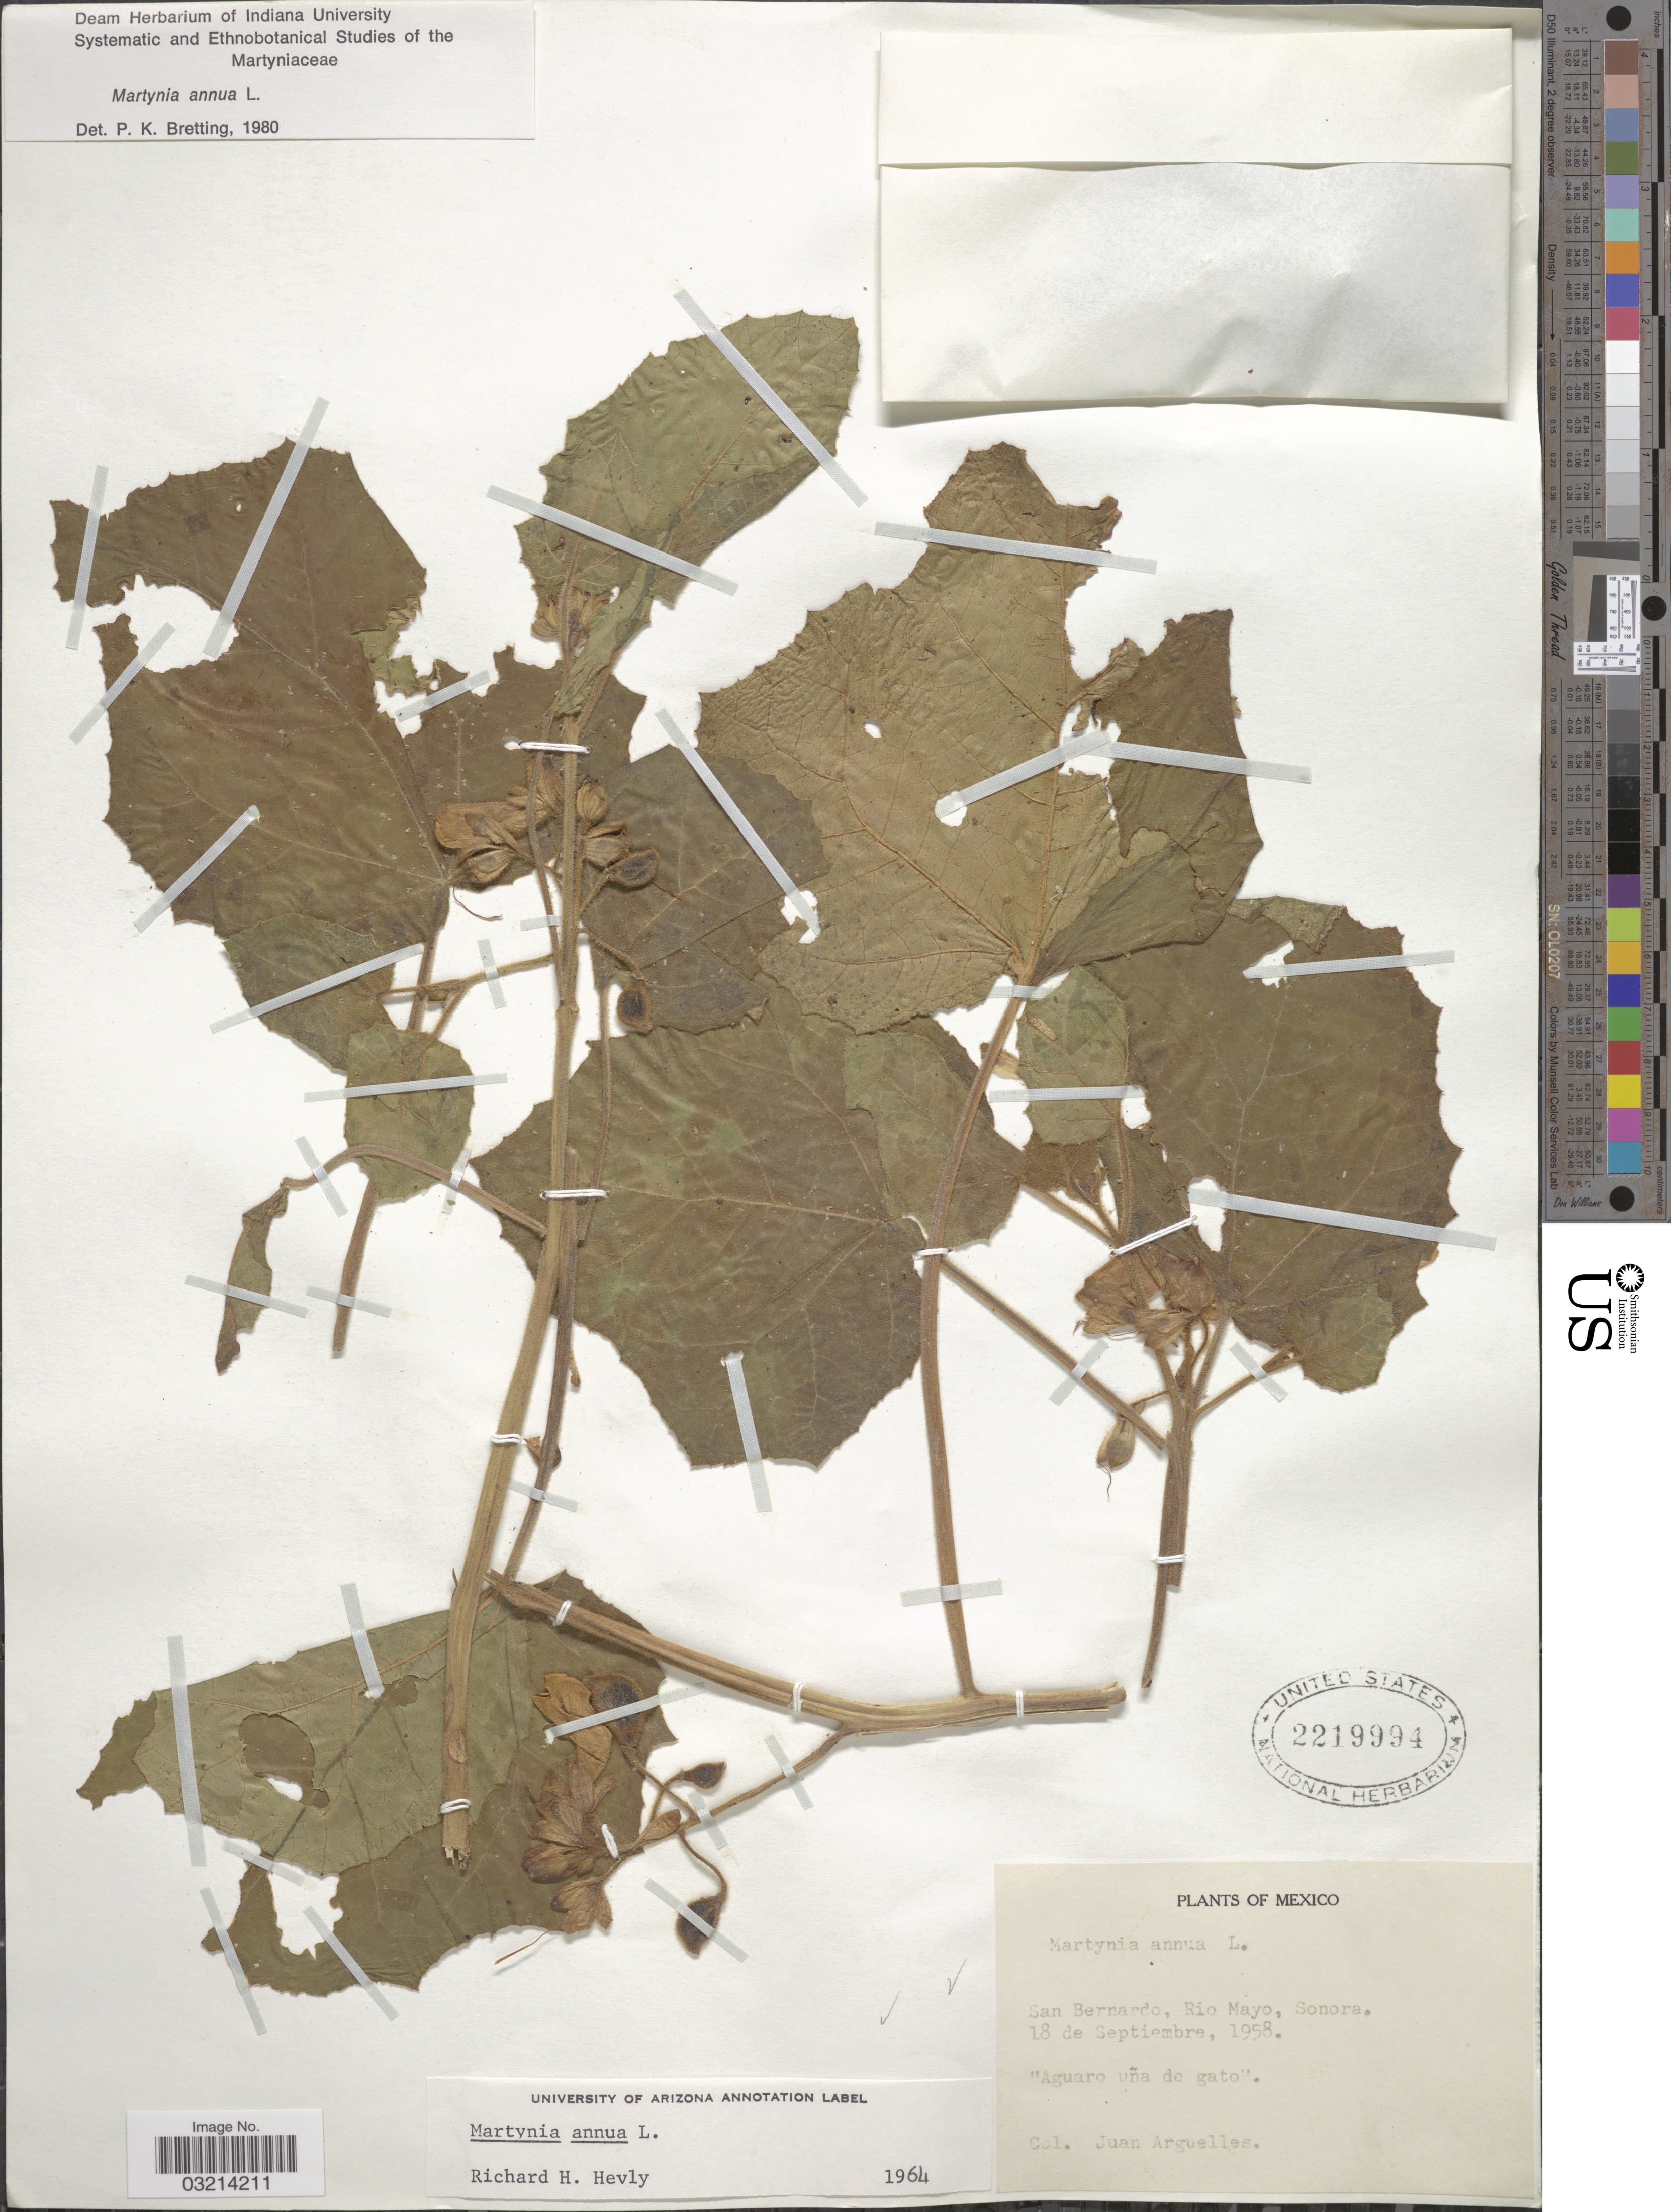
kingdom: Plantae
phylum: Tracheophyta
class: Magnoliopsida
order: Lamiales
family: Martyniaceae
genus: Martynia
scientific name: Martynia annua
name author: L.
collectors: J. Arguelles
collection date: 1958-09-18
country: Mexico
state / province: Sonora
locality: San Bernardo, Rio Mayo.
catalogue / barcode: US 2219994